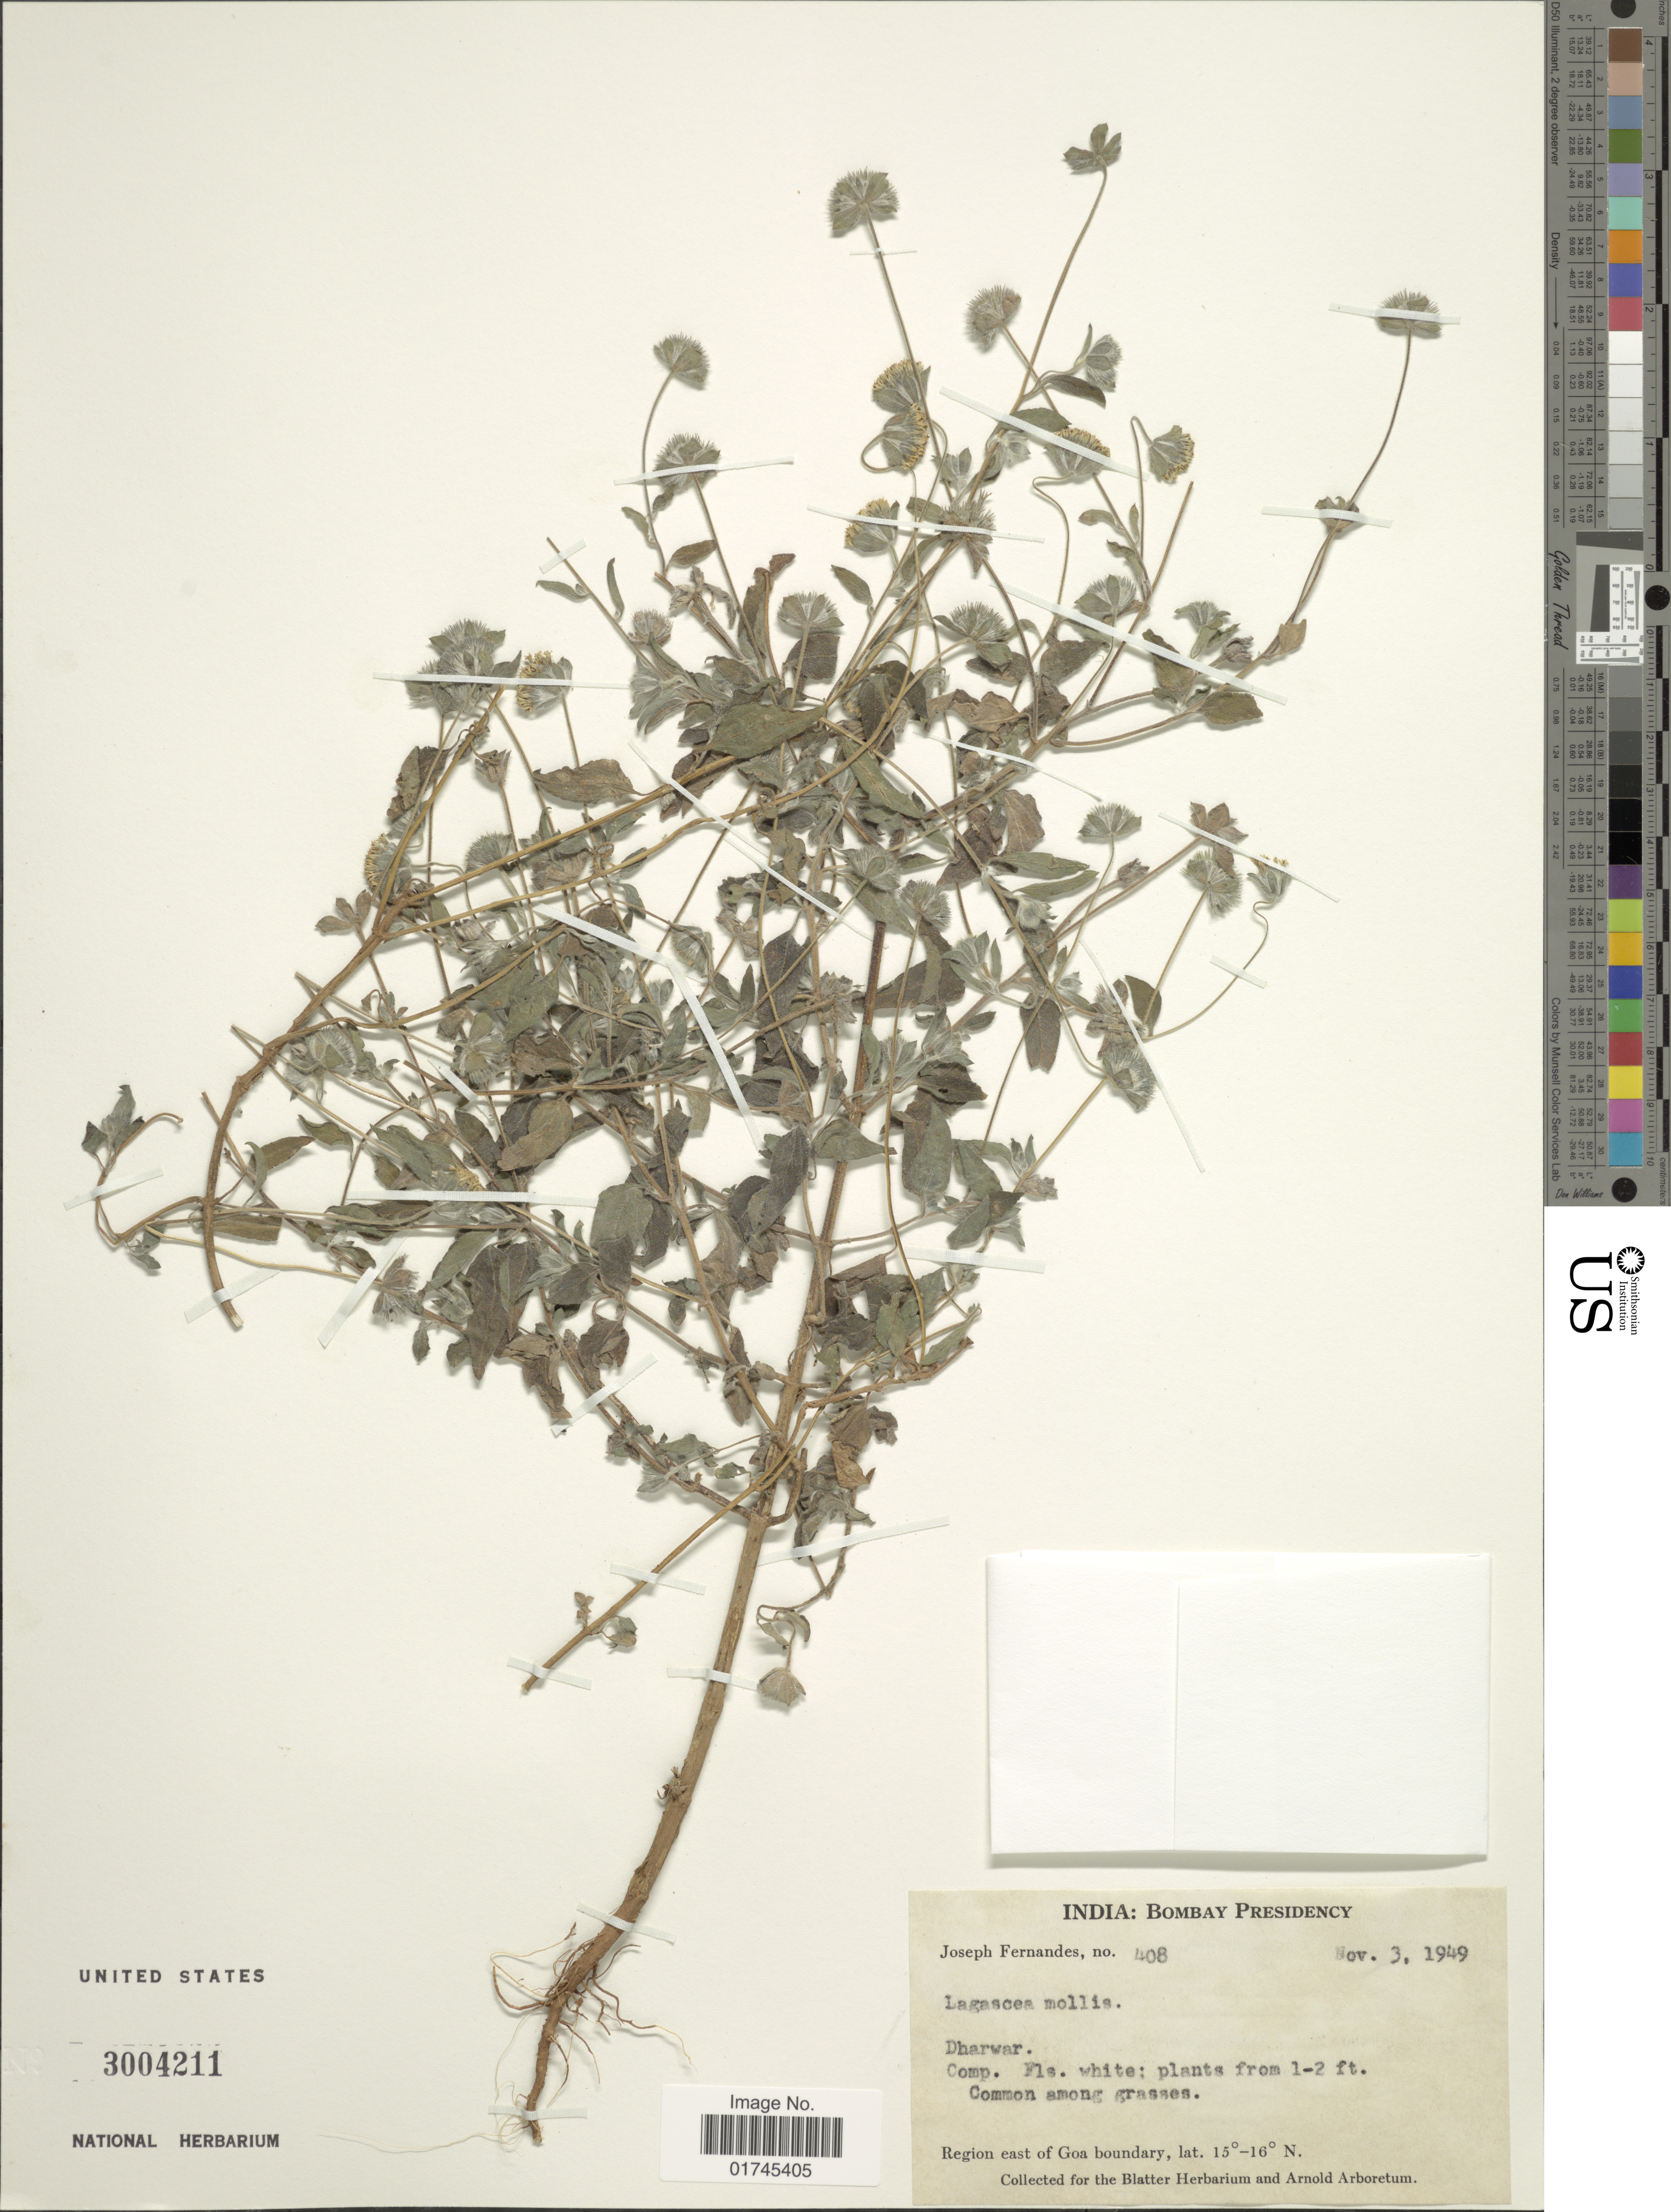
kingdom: Plantae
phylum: Tracheophyta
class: Magnoliopsida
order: Asterales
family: Asteraceae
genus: Lagascea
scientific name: Lagascea mollis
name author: Cav.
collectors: J. Fernandes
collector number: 408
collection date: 1949-11-03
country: India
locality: Bombay Presidency, Dharwar, common among grasses, region east of Goa boundary.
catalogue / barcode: US 3004211